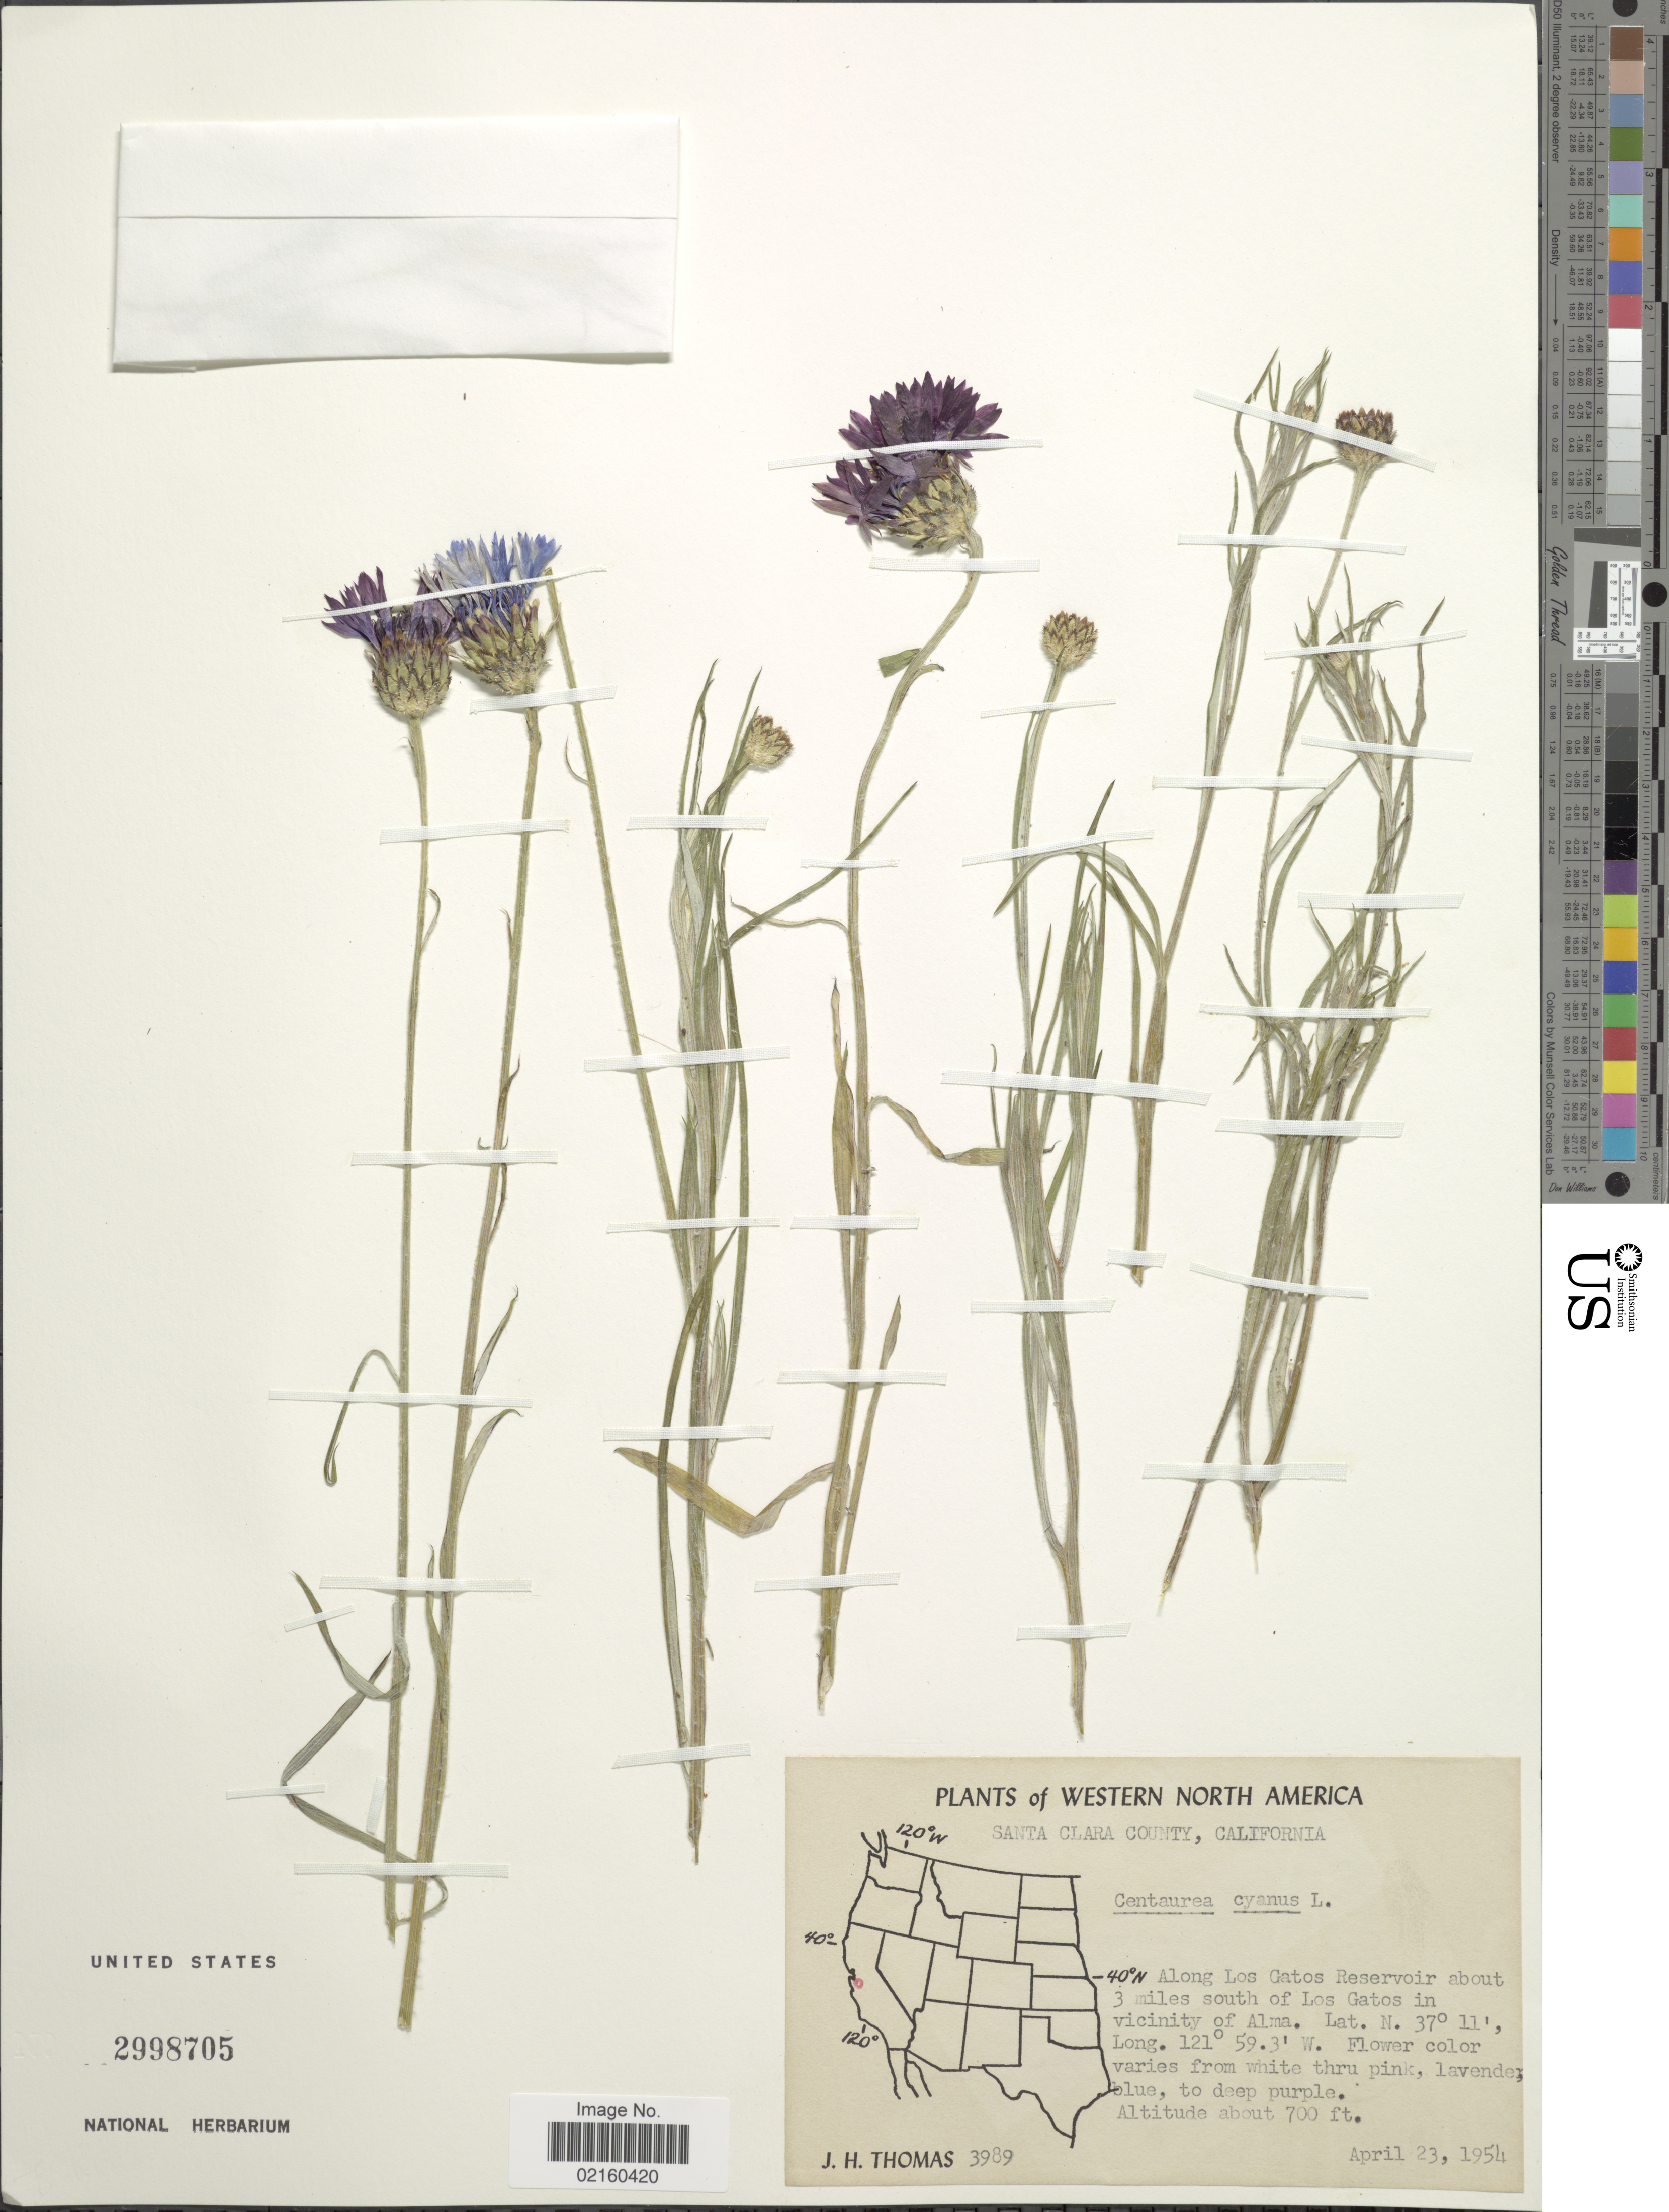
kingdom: Plantae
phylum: Tracheophyta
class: Magnoliopsida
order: Asterales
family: Asteraceae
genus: Centaurea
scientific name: Centaurea cyanus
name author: L.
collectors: J. H. Thomas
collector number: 3989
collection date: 1954-04-23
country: United States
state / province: California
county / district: Santa Clara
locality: Western North America, Santa Clara County, along Los Gatos Reservoir about 3 miles south of Los Gatos in vicinity of Alma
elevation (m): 213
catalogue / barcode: US 2998705